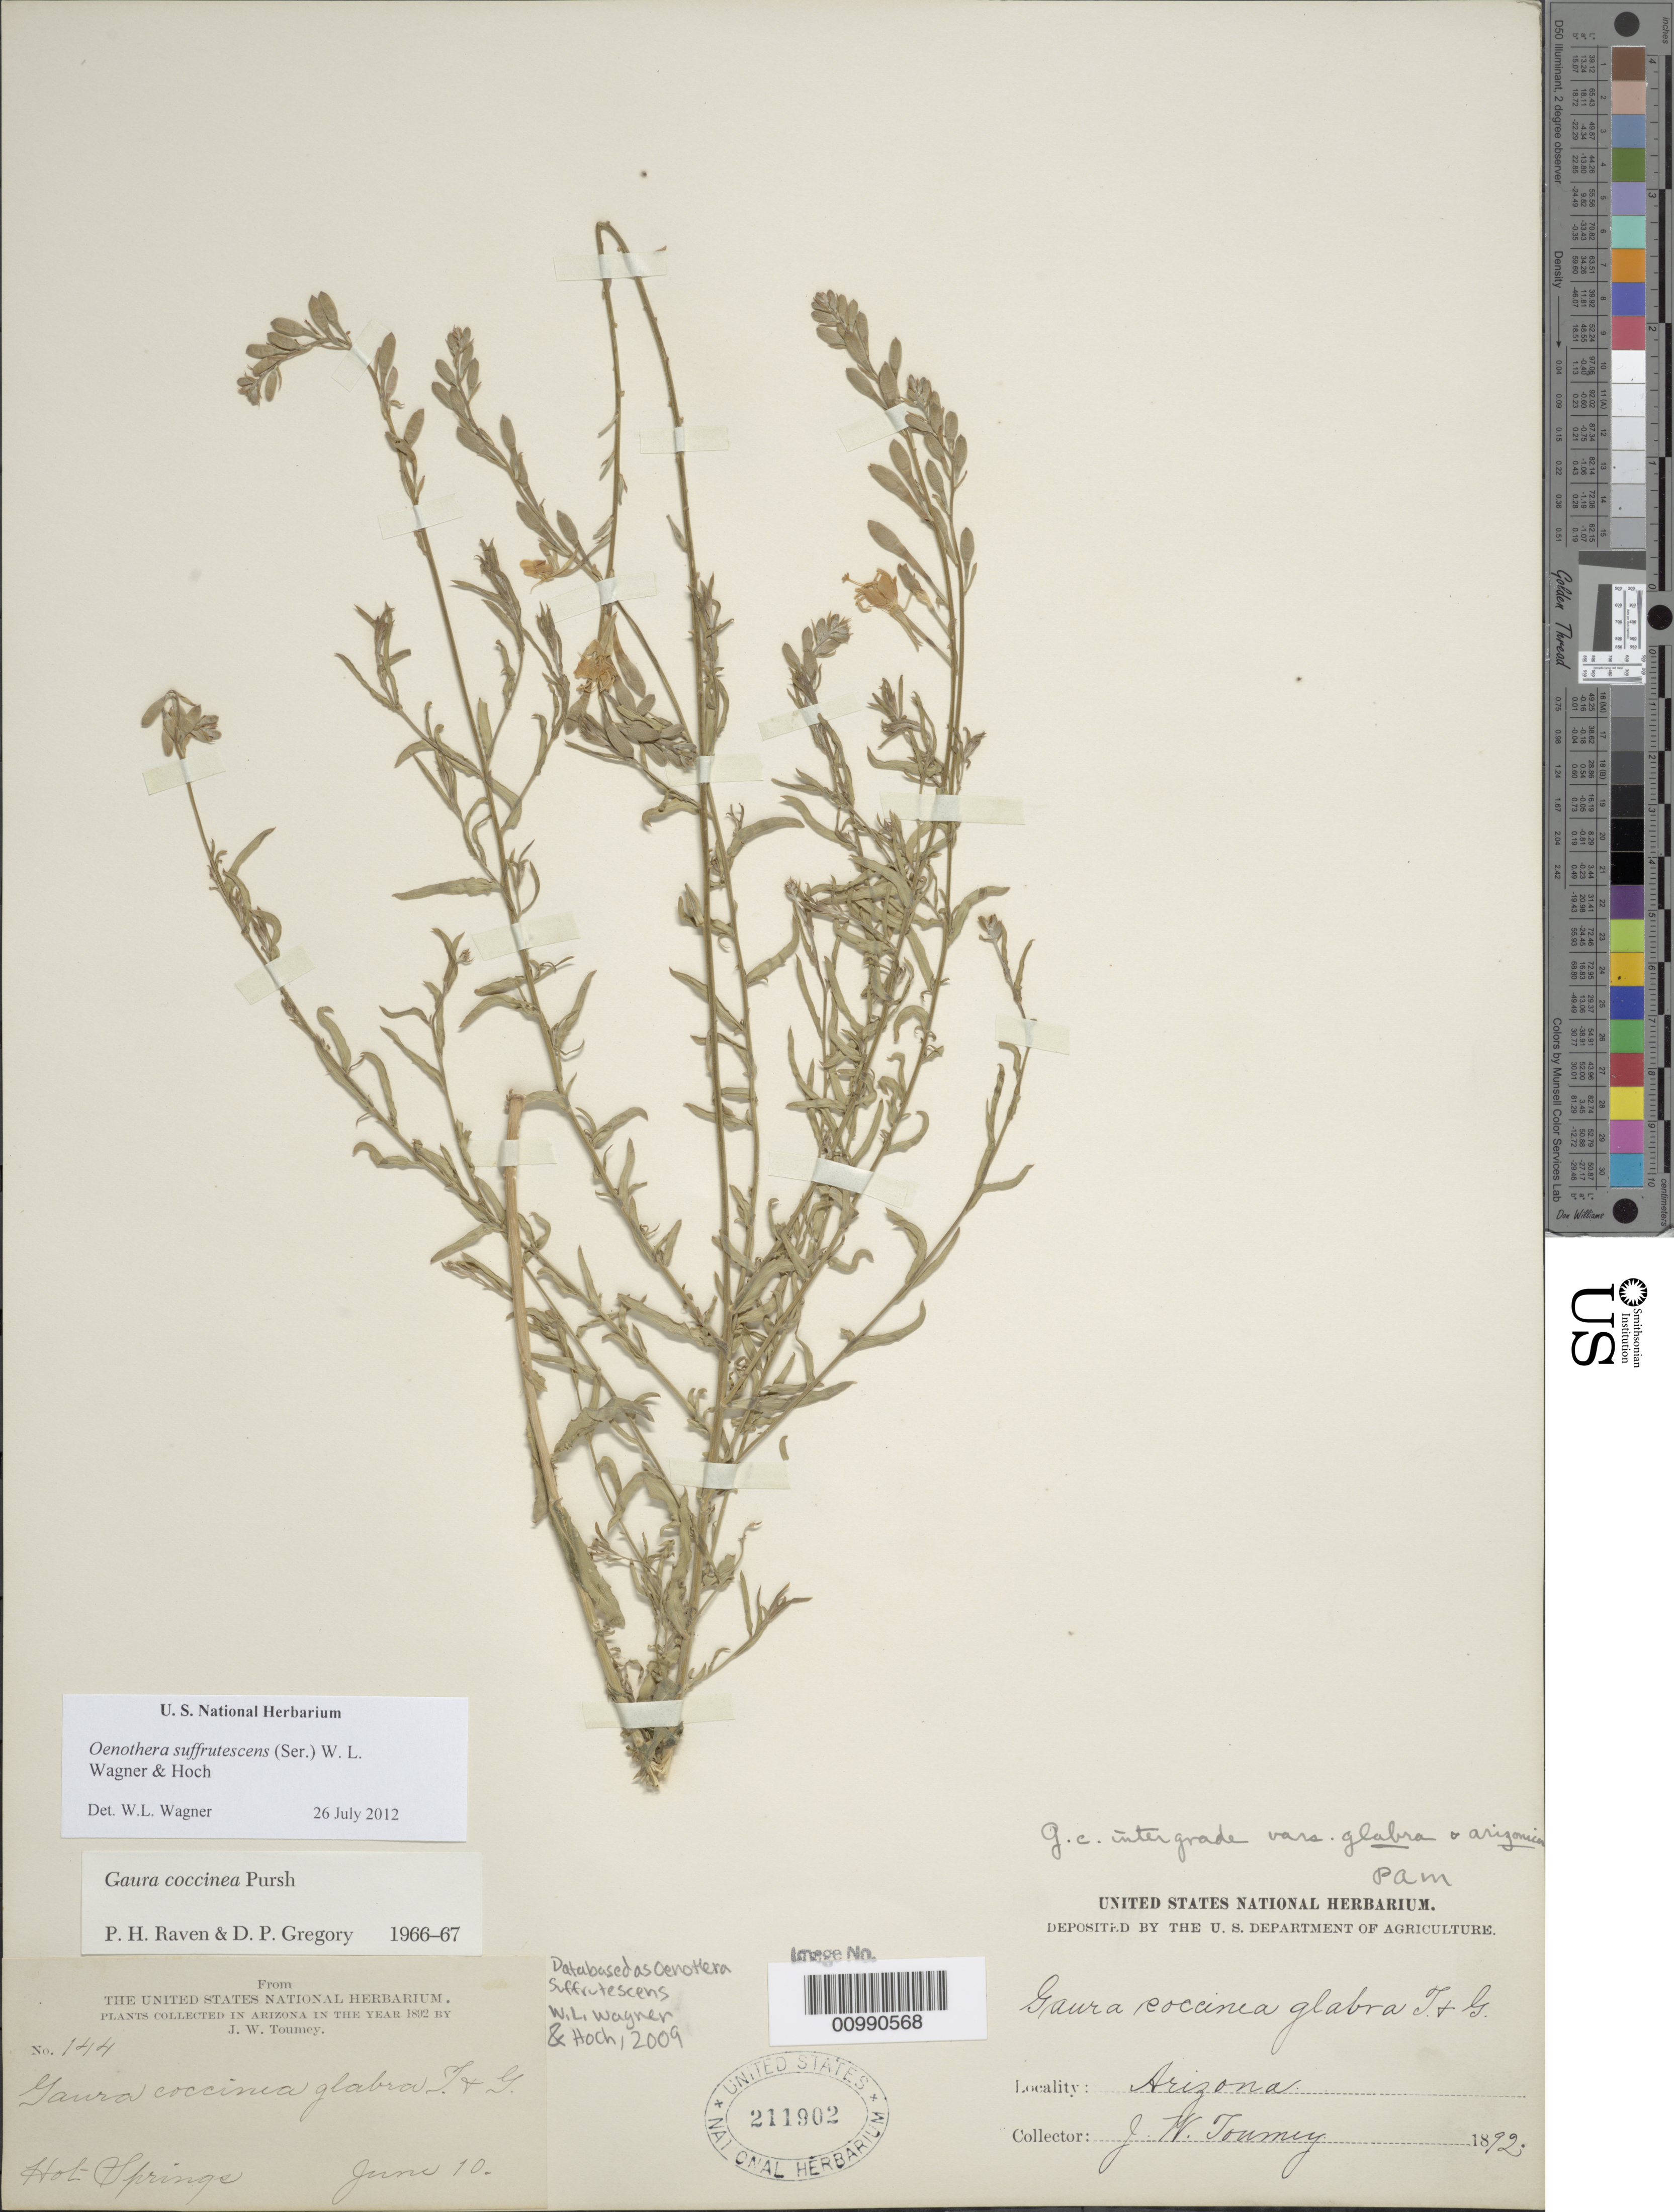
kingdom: Plantae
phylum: Tracheophyta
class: Magnoliopsida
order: Myrtales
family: Onagraceae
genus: Oenothera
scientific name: Oenothera suffrutescens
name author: (Ser.) W.L. Wagner & Hoch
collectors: J. W. Toumey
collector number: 144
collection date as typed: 10 Jun 1892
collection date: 1892-06-10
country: United States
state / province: Arizona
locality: Hot Springs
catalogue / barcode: US 211902